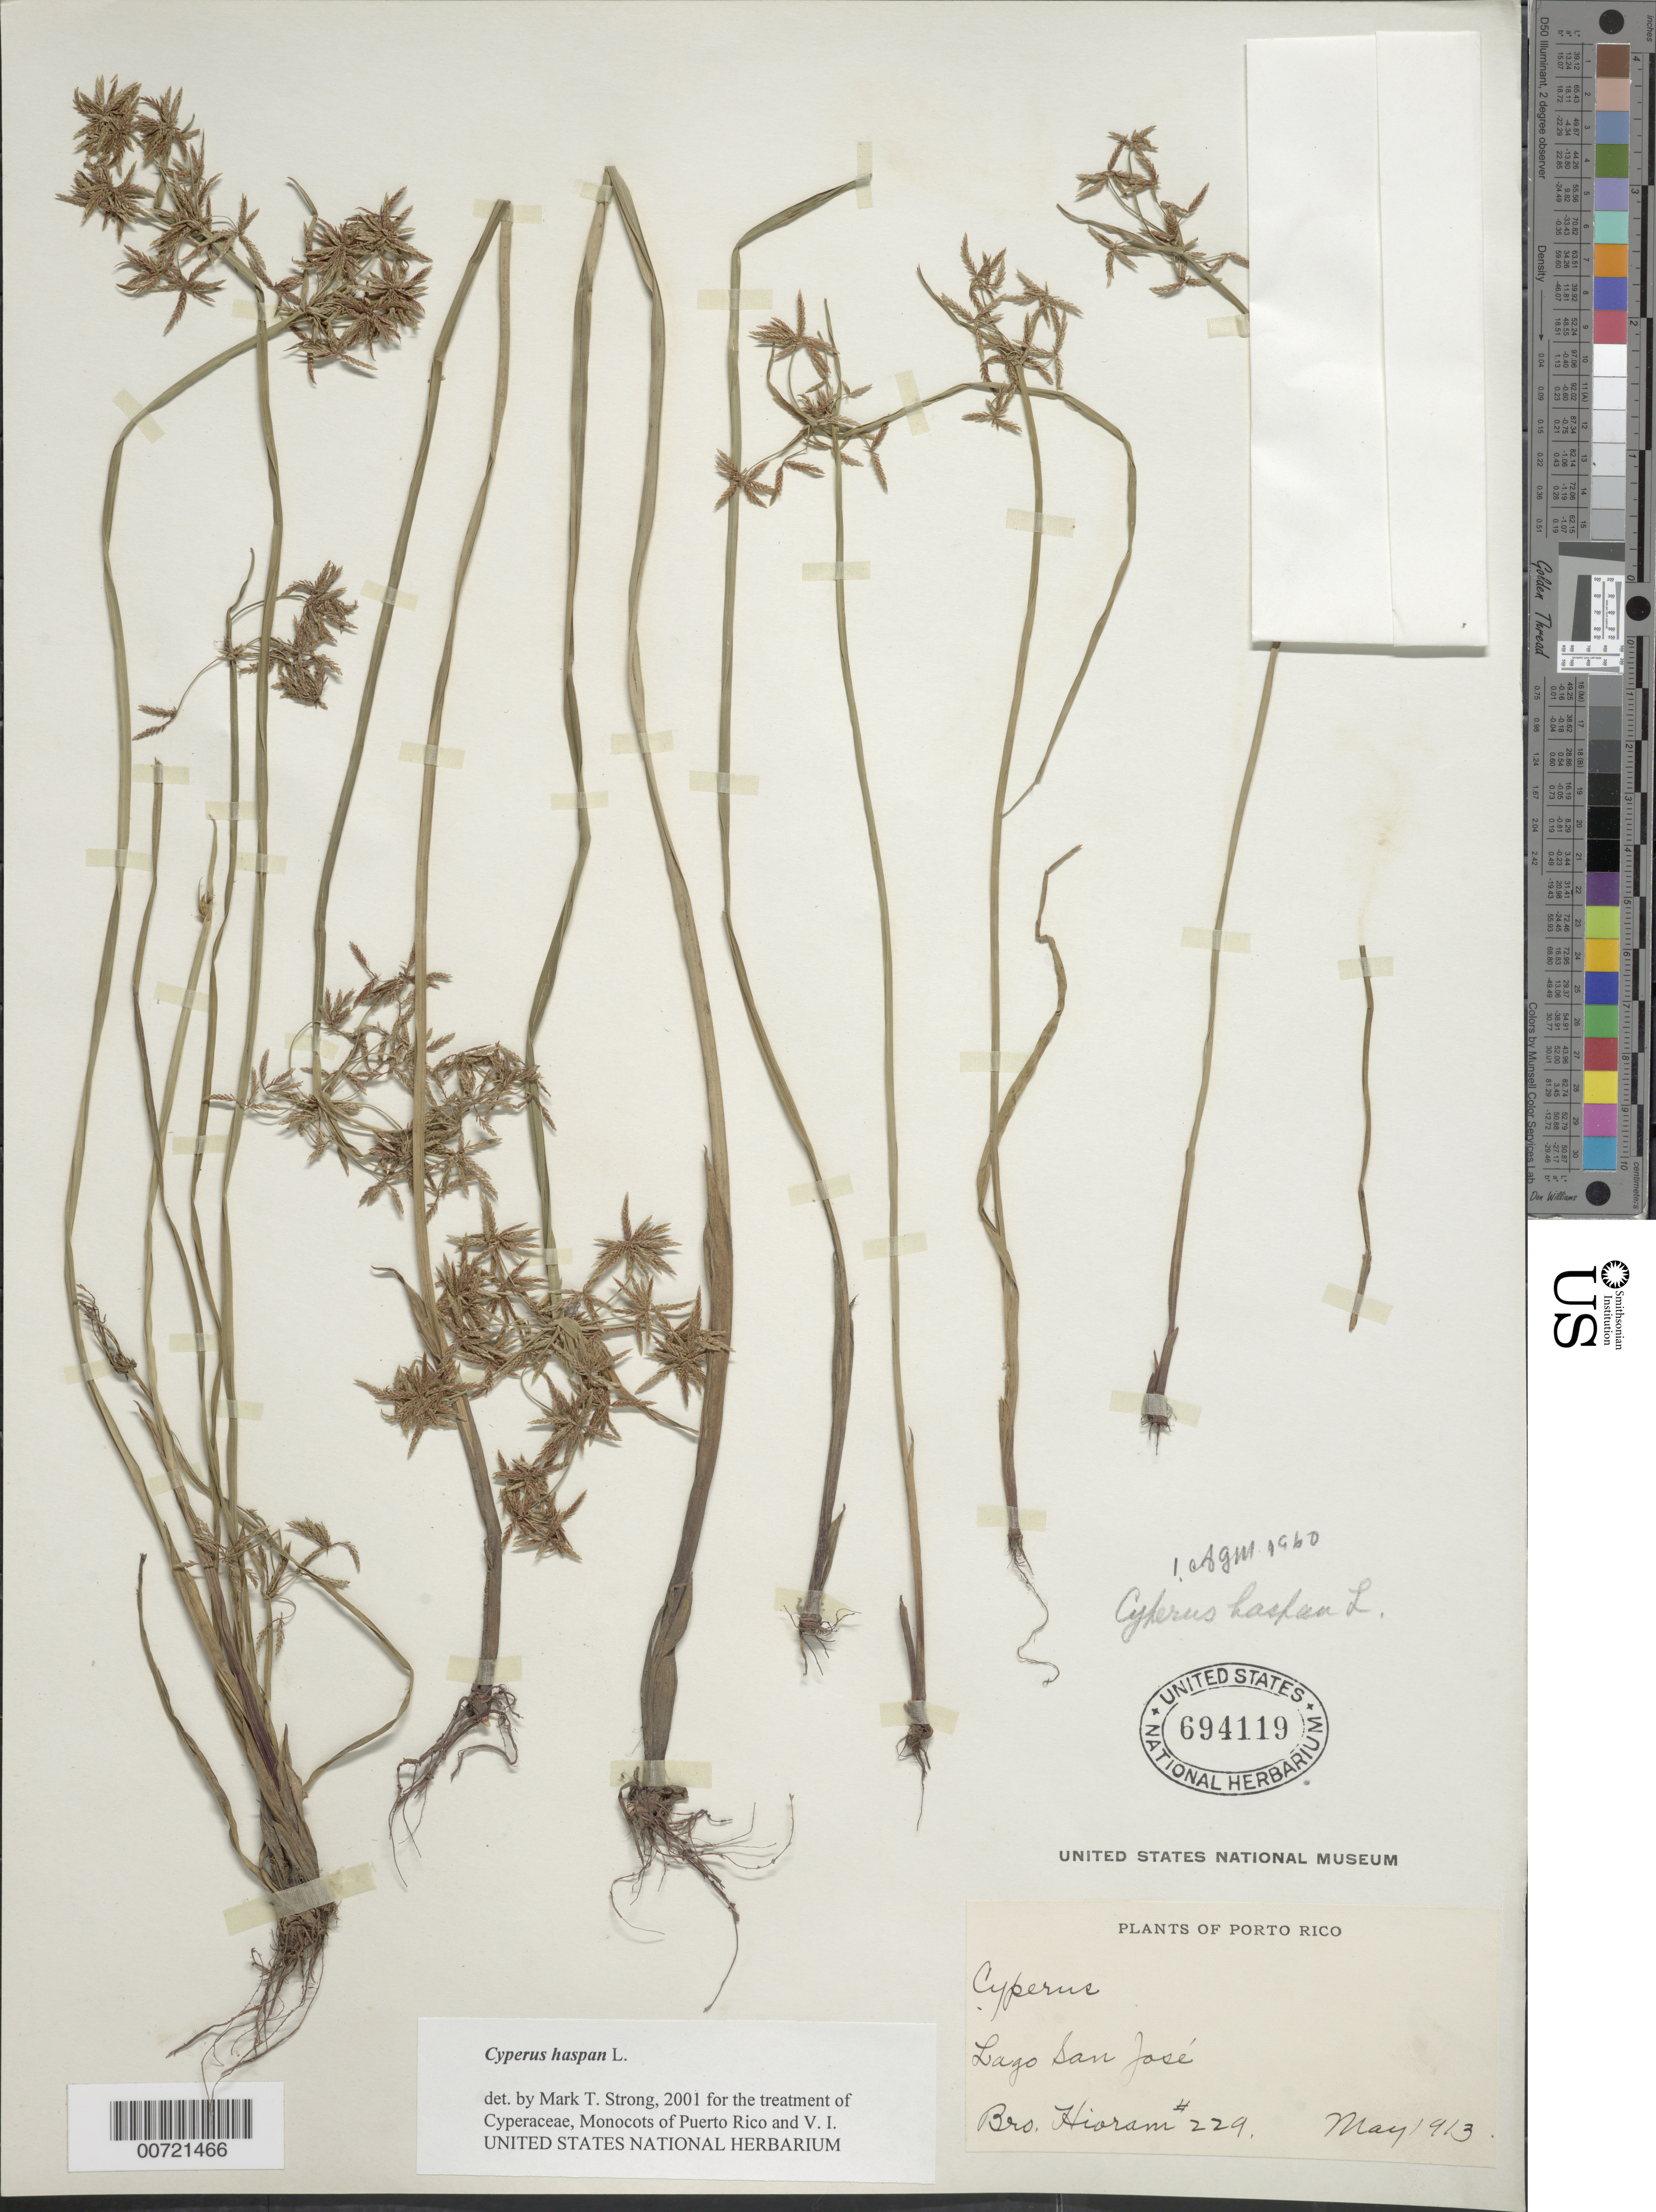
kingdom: Plantae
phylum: Tracheophyta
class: Liliopsida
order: Poales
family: Cyperaceae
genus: Cyperus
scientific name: Cyperus haspan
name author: L.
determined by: Strong, M. T., (US), Smithsonian Institution - National Museum of Natural History (UNITED STATES)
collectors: Bro. Hioram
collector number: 229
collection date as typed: May 1913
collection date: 1913-05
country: Puerto Rico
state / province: San Juan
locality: Laguna San Jose.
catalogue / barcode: US 694119